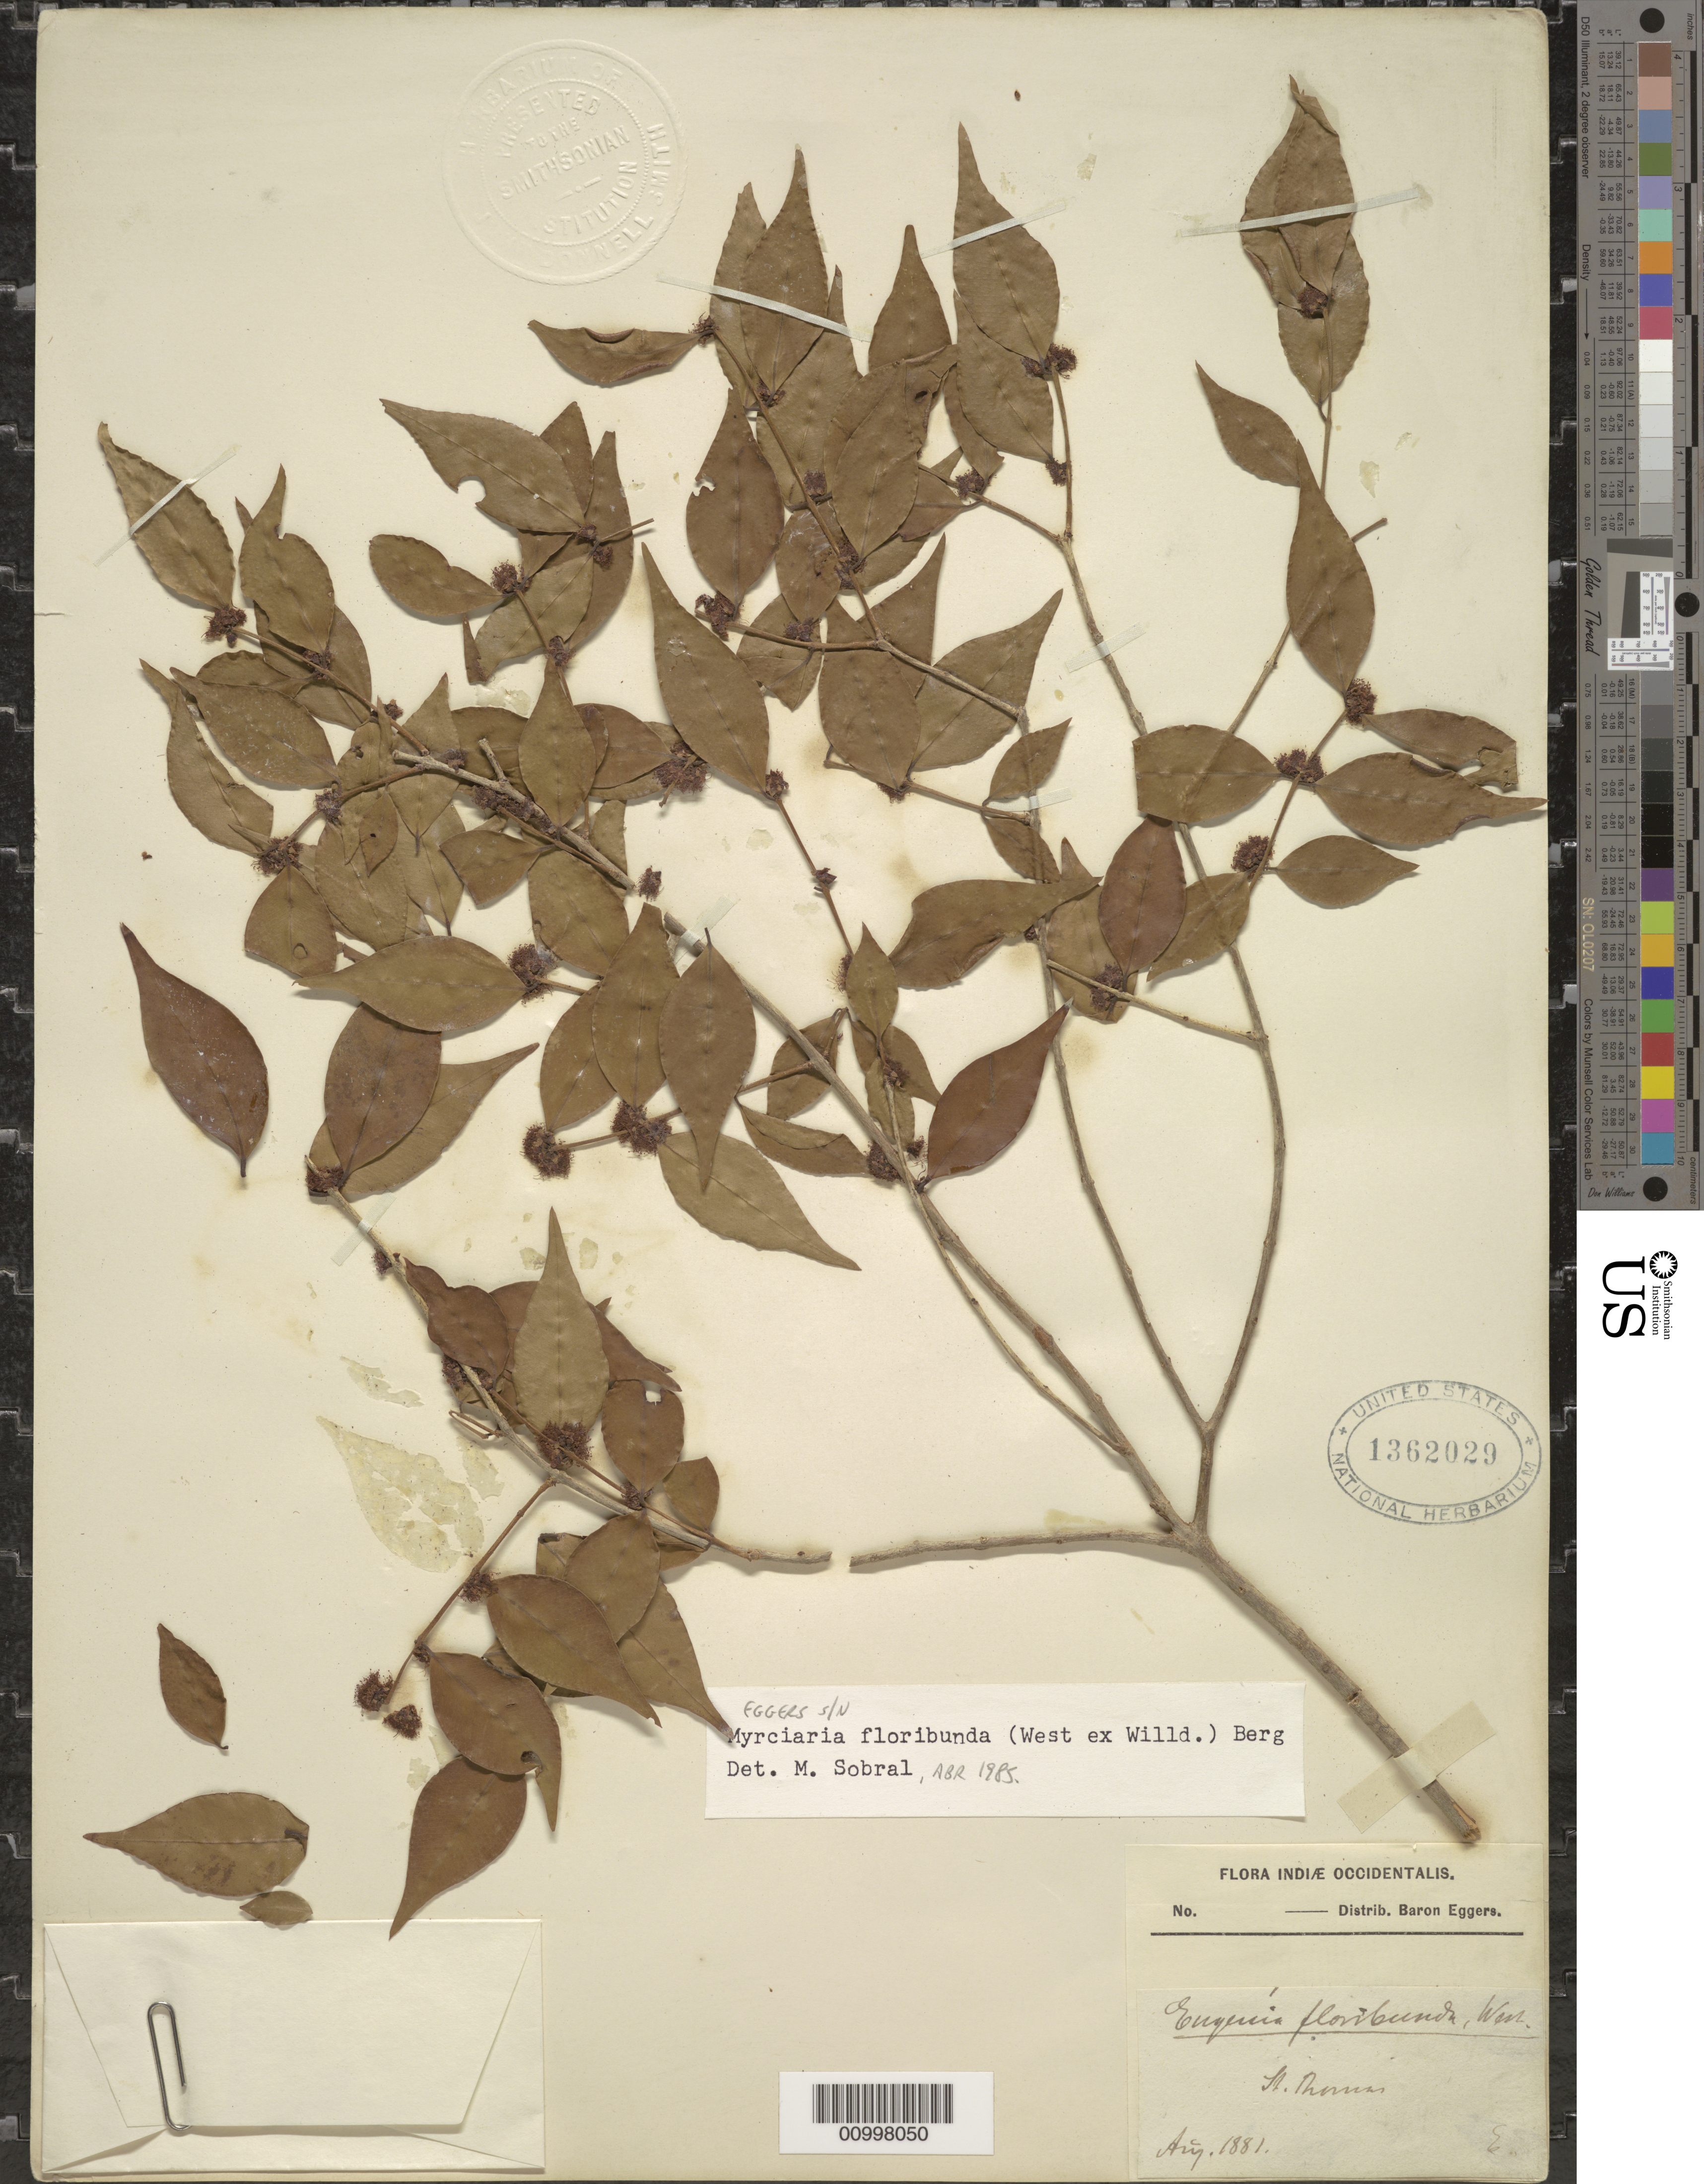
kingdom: Plantae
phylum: Tracheophyta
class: Magnoliopsida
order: Myrtales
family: Myrtaceae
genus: Myrciaria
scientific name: Myrciaria floribunda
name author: (H. West ex Willd.) O. Berg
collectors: H. F. A. von Eggers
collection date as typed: Aug 1881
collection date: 1881-08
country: U.S. Virgin Islands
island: St. Thomas I.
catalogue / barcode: US 1362029